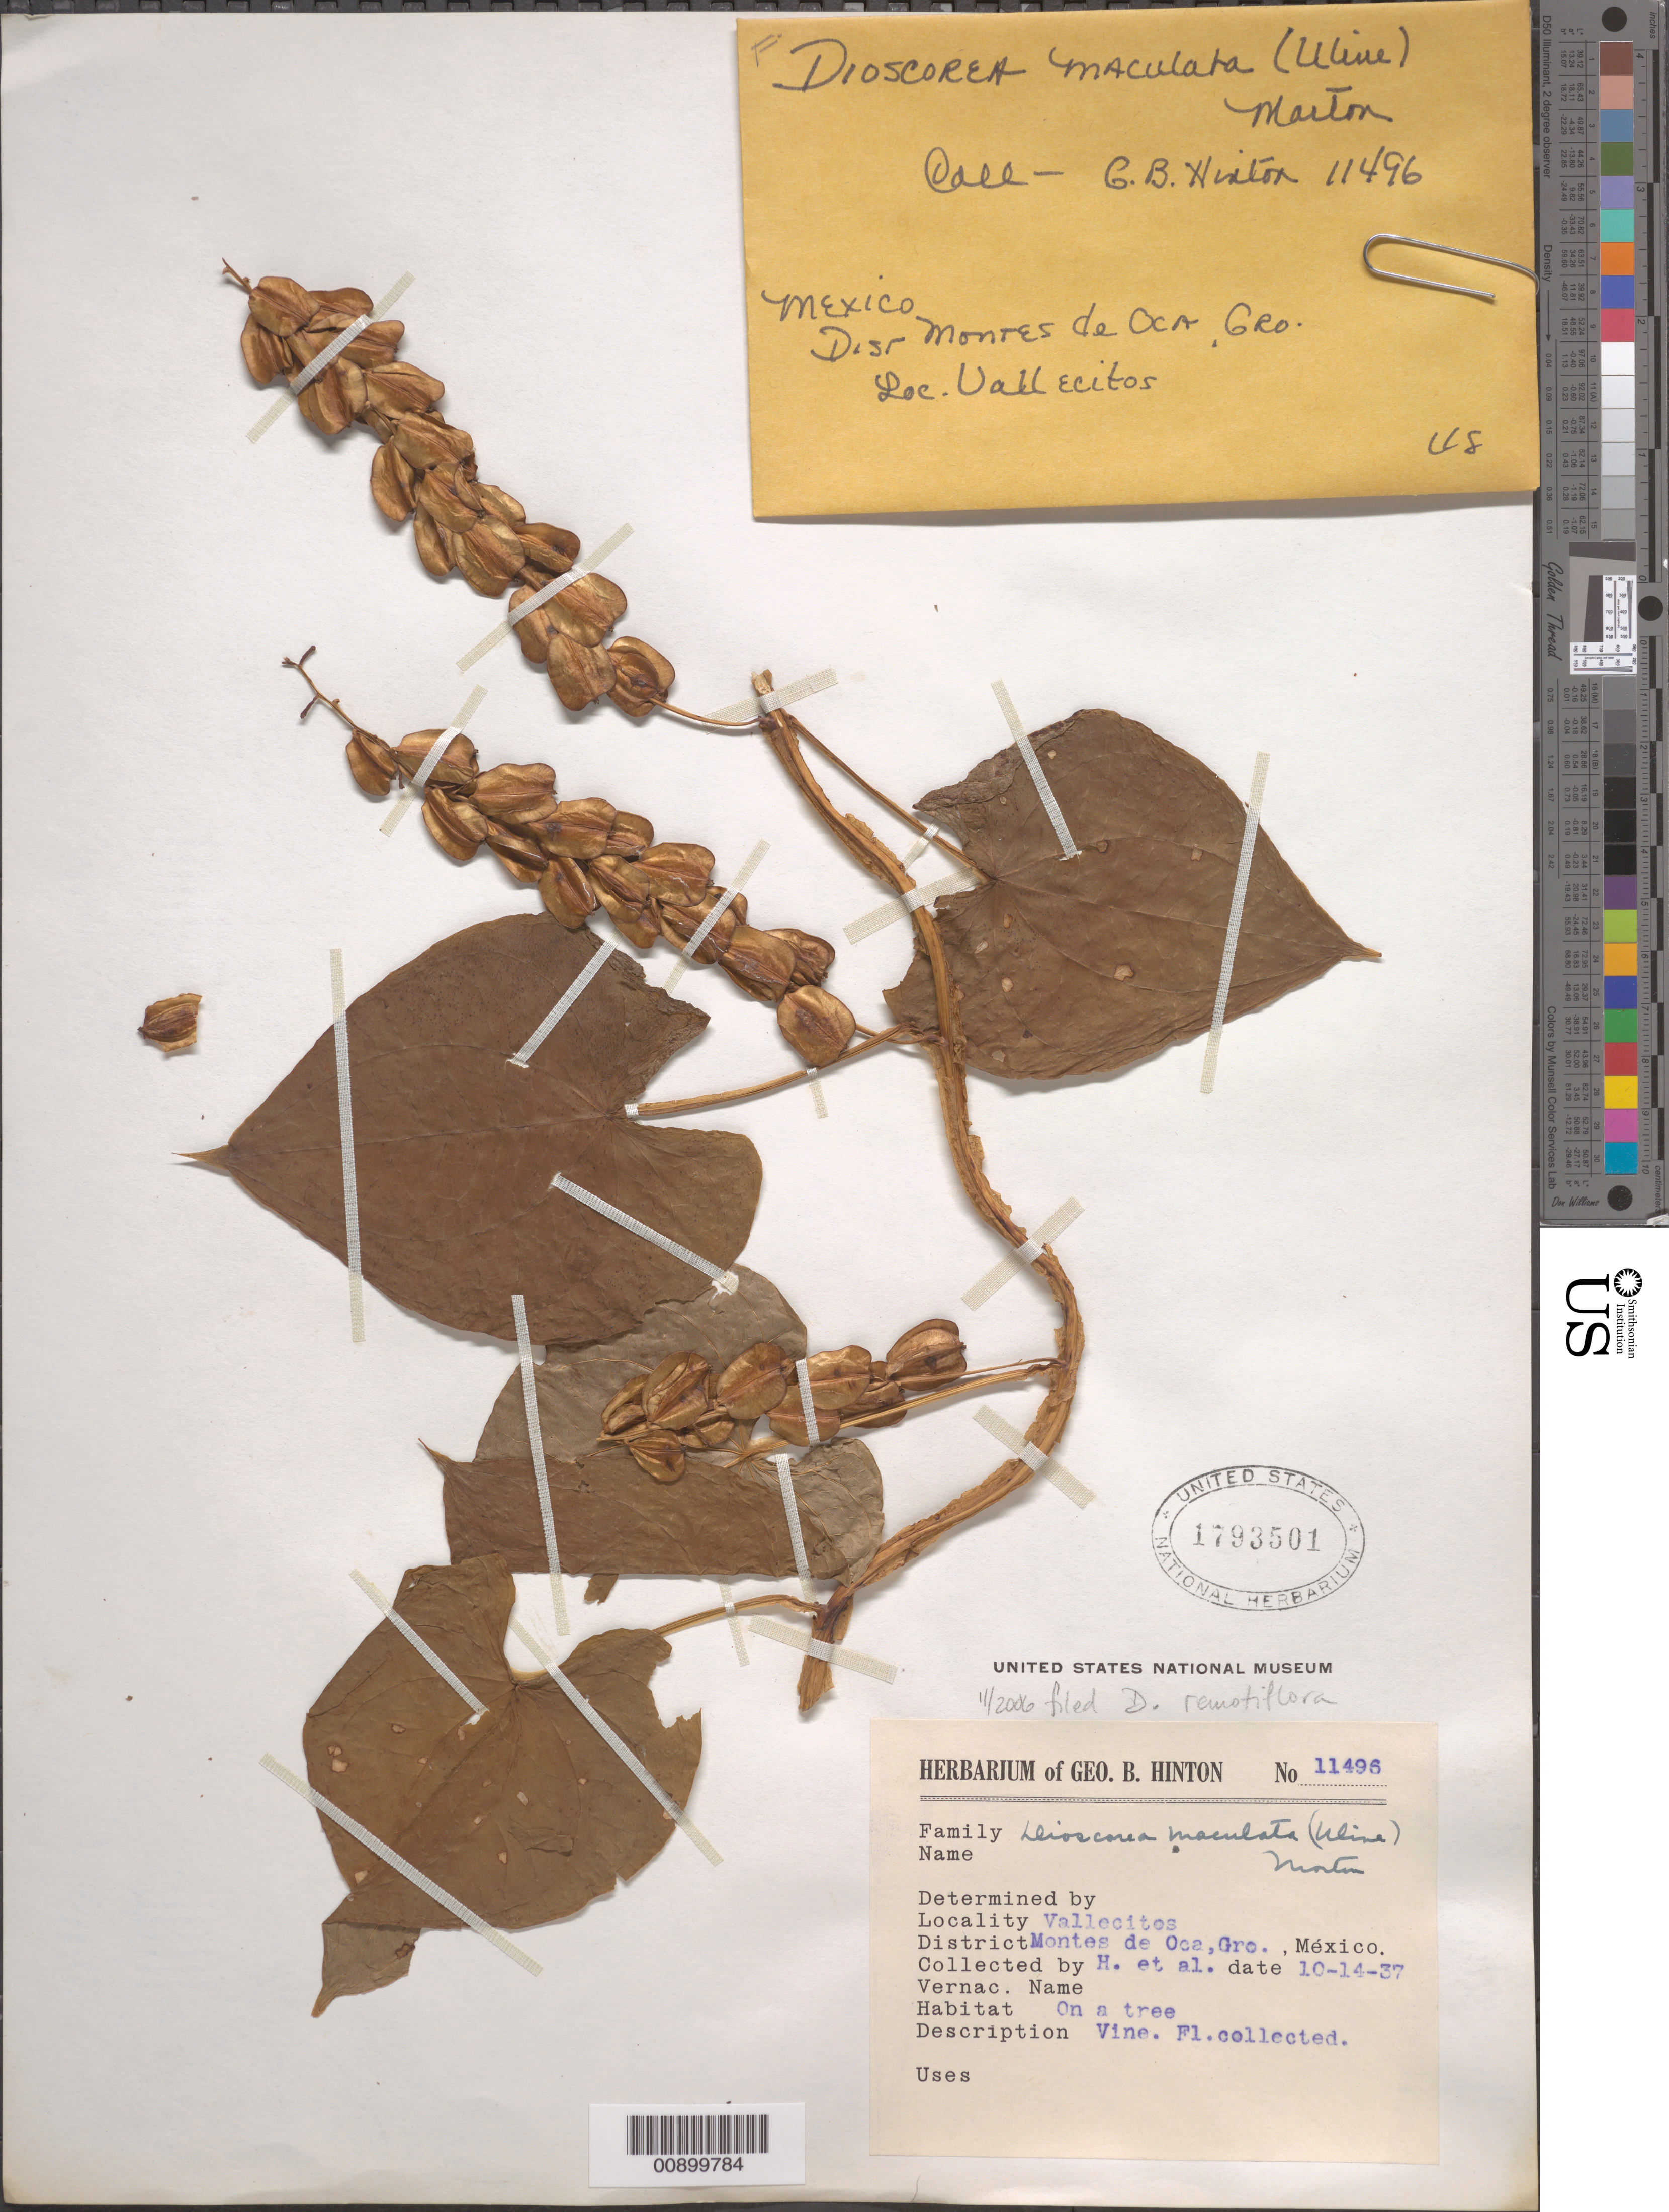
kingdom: Plantae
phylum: Tracheophyta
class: Liliopsida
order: Dioscoreales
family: Dioscoreaceae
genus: Dioscorea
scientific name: Dioscorea remotiflora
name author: Kunth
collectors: G. B. Hinton & et al.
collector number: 11496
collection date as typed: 14 Oct 1937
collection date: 1937-10-14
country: Mexico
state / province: Guerrero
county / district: Montes de Oca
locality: Vallecitos, District Montes de Oca, Guerrero.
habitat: On a tree.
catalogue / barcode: US 1793501